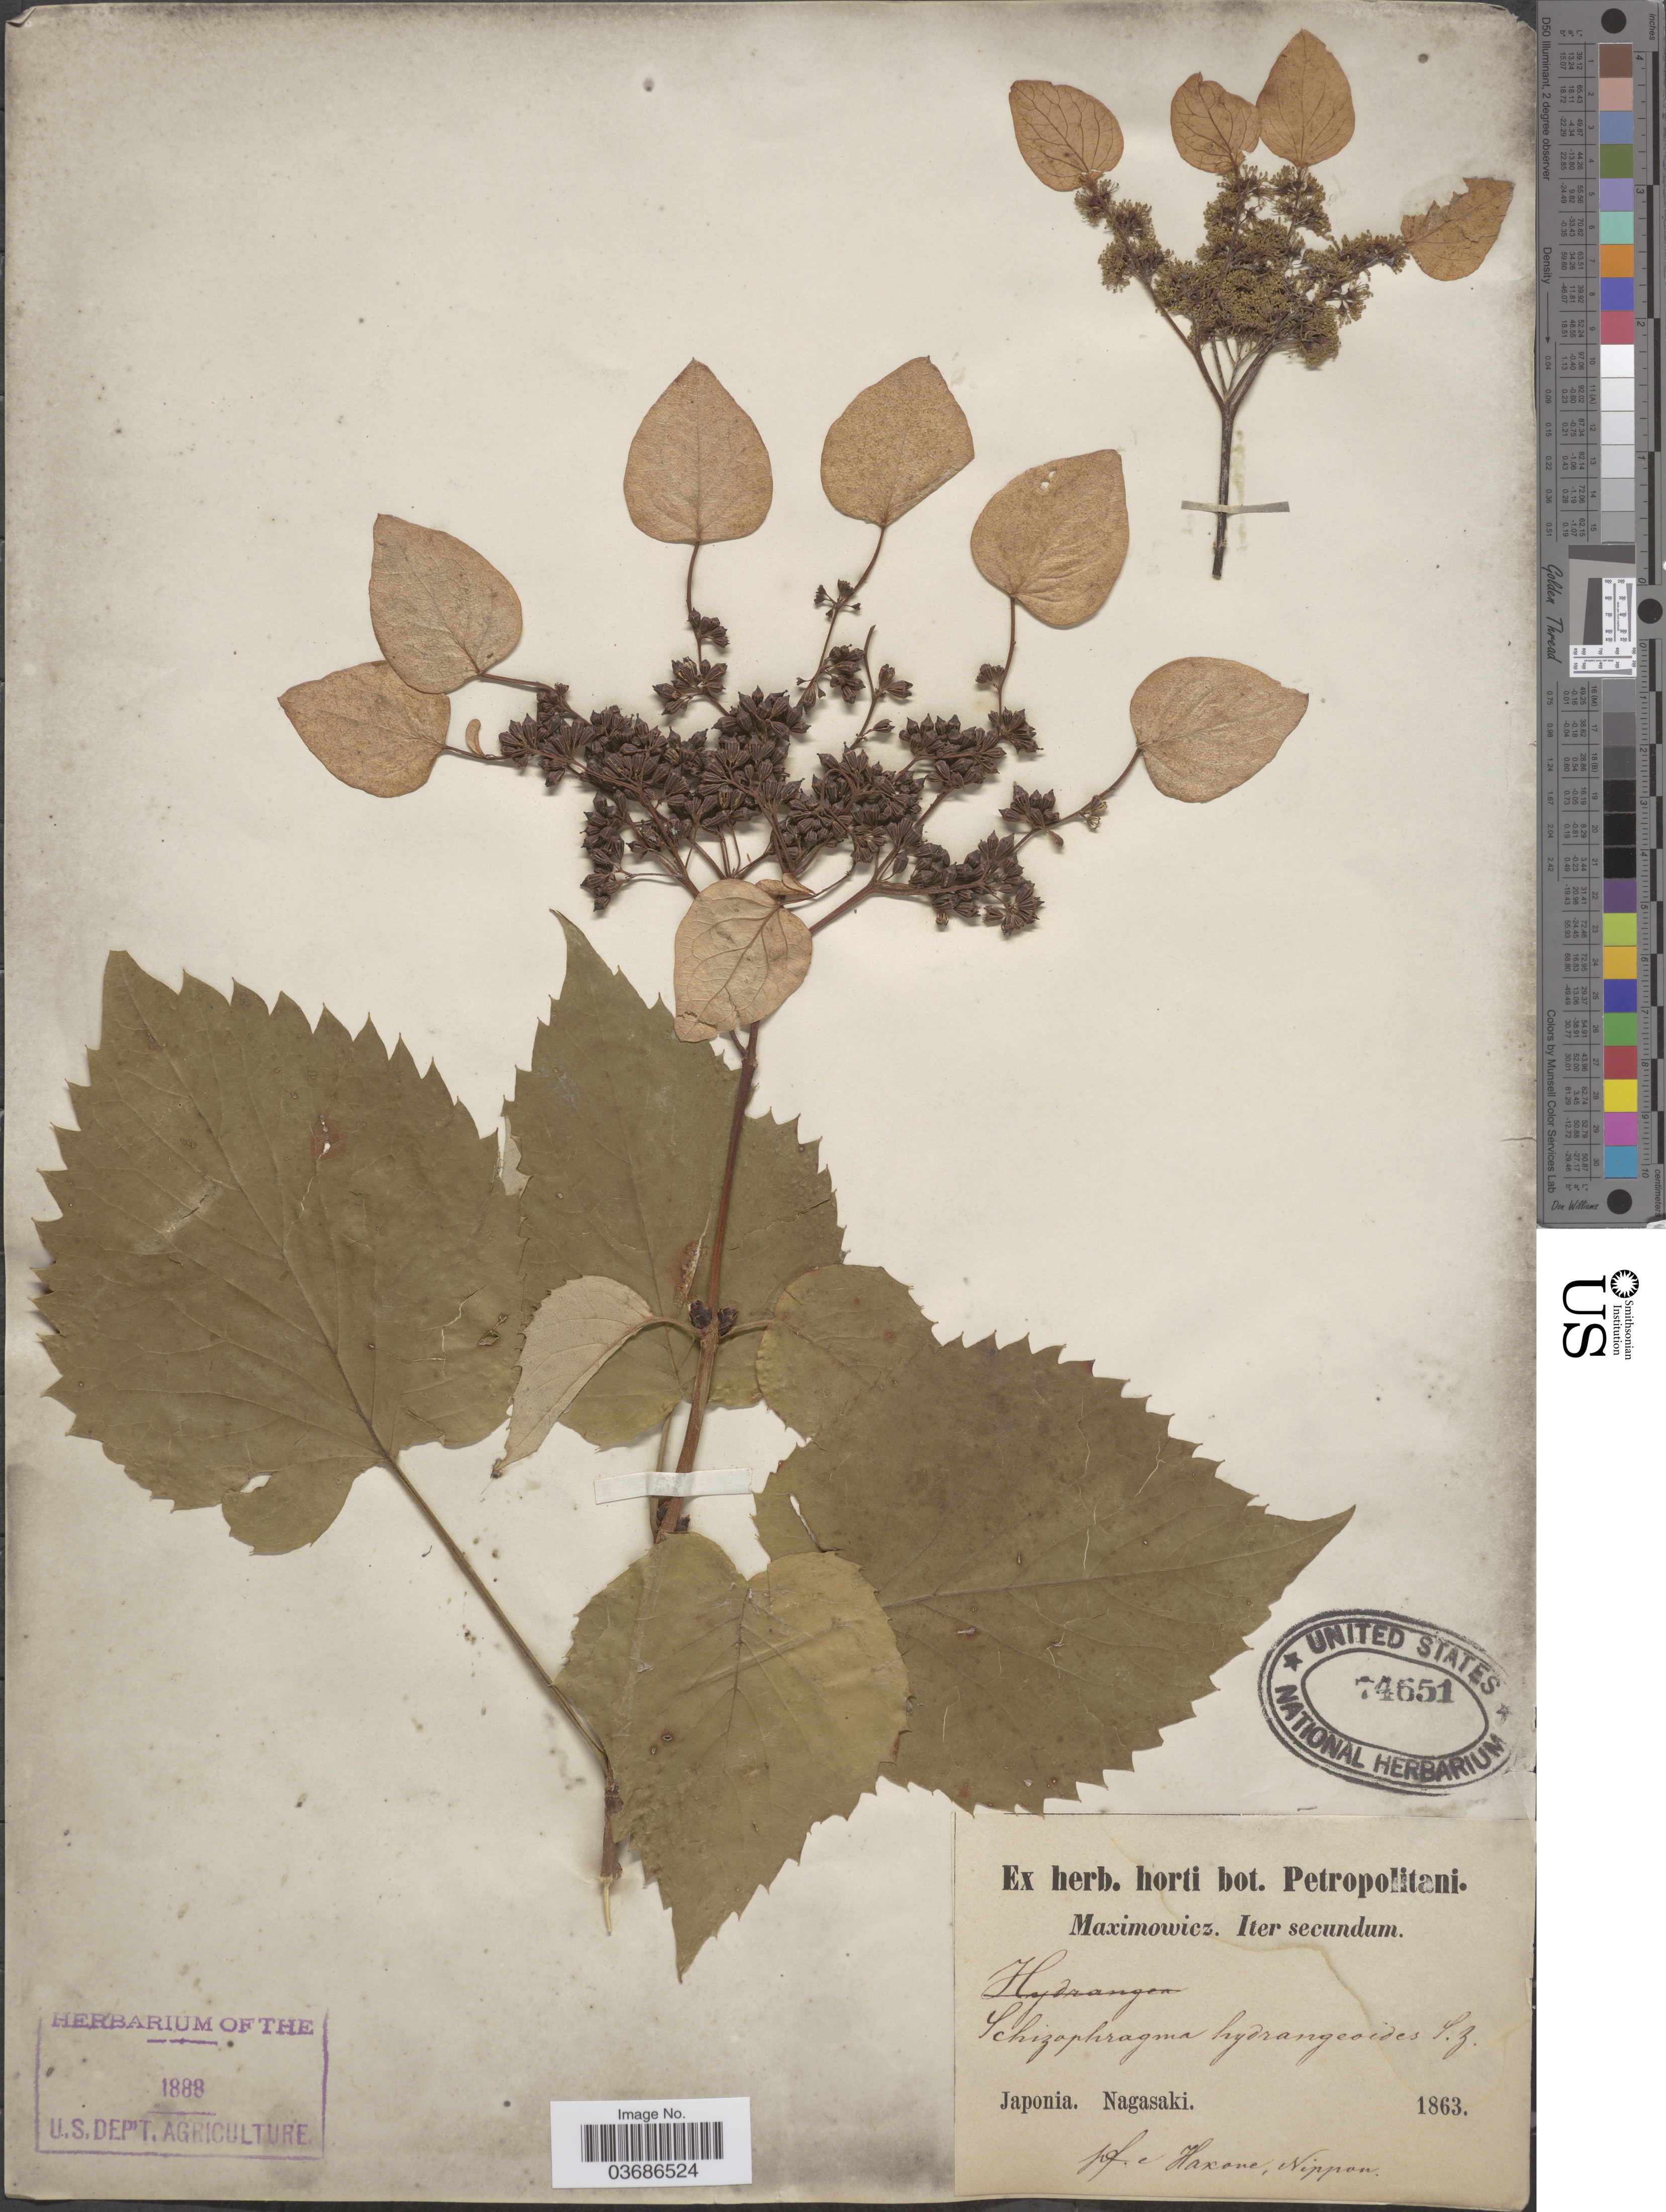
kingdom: Plantae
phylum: Tracheophyta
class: Magnoliopsida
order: Cornales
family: Hydrangeaceae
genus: Hydrangea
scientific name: Hydrangea hydrangeoides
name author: (Siebold & Zucc.) Bernd Schulz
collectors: Maximowicz, --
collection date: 1863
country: Japan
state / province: Nagasaki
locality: Iter secundum. Nagasaki.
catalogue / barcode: US 74651